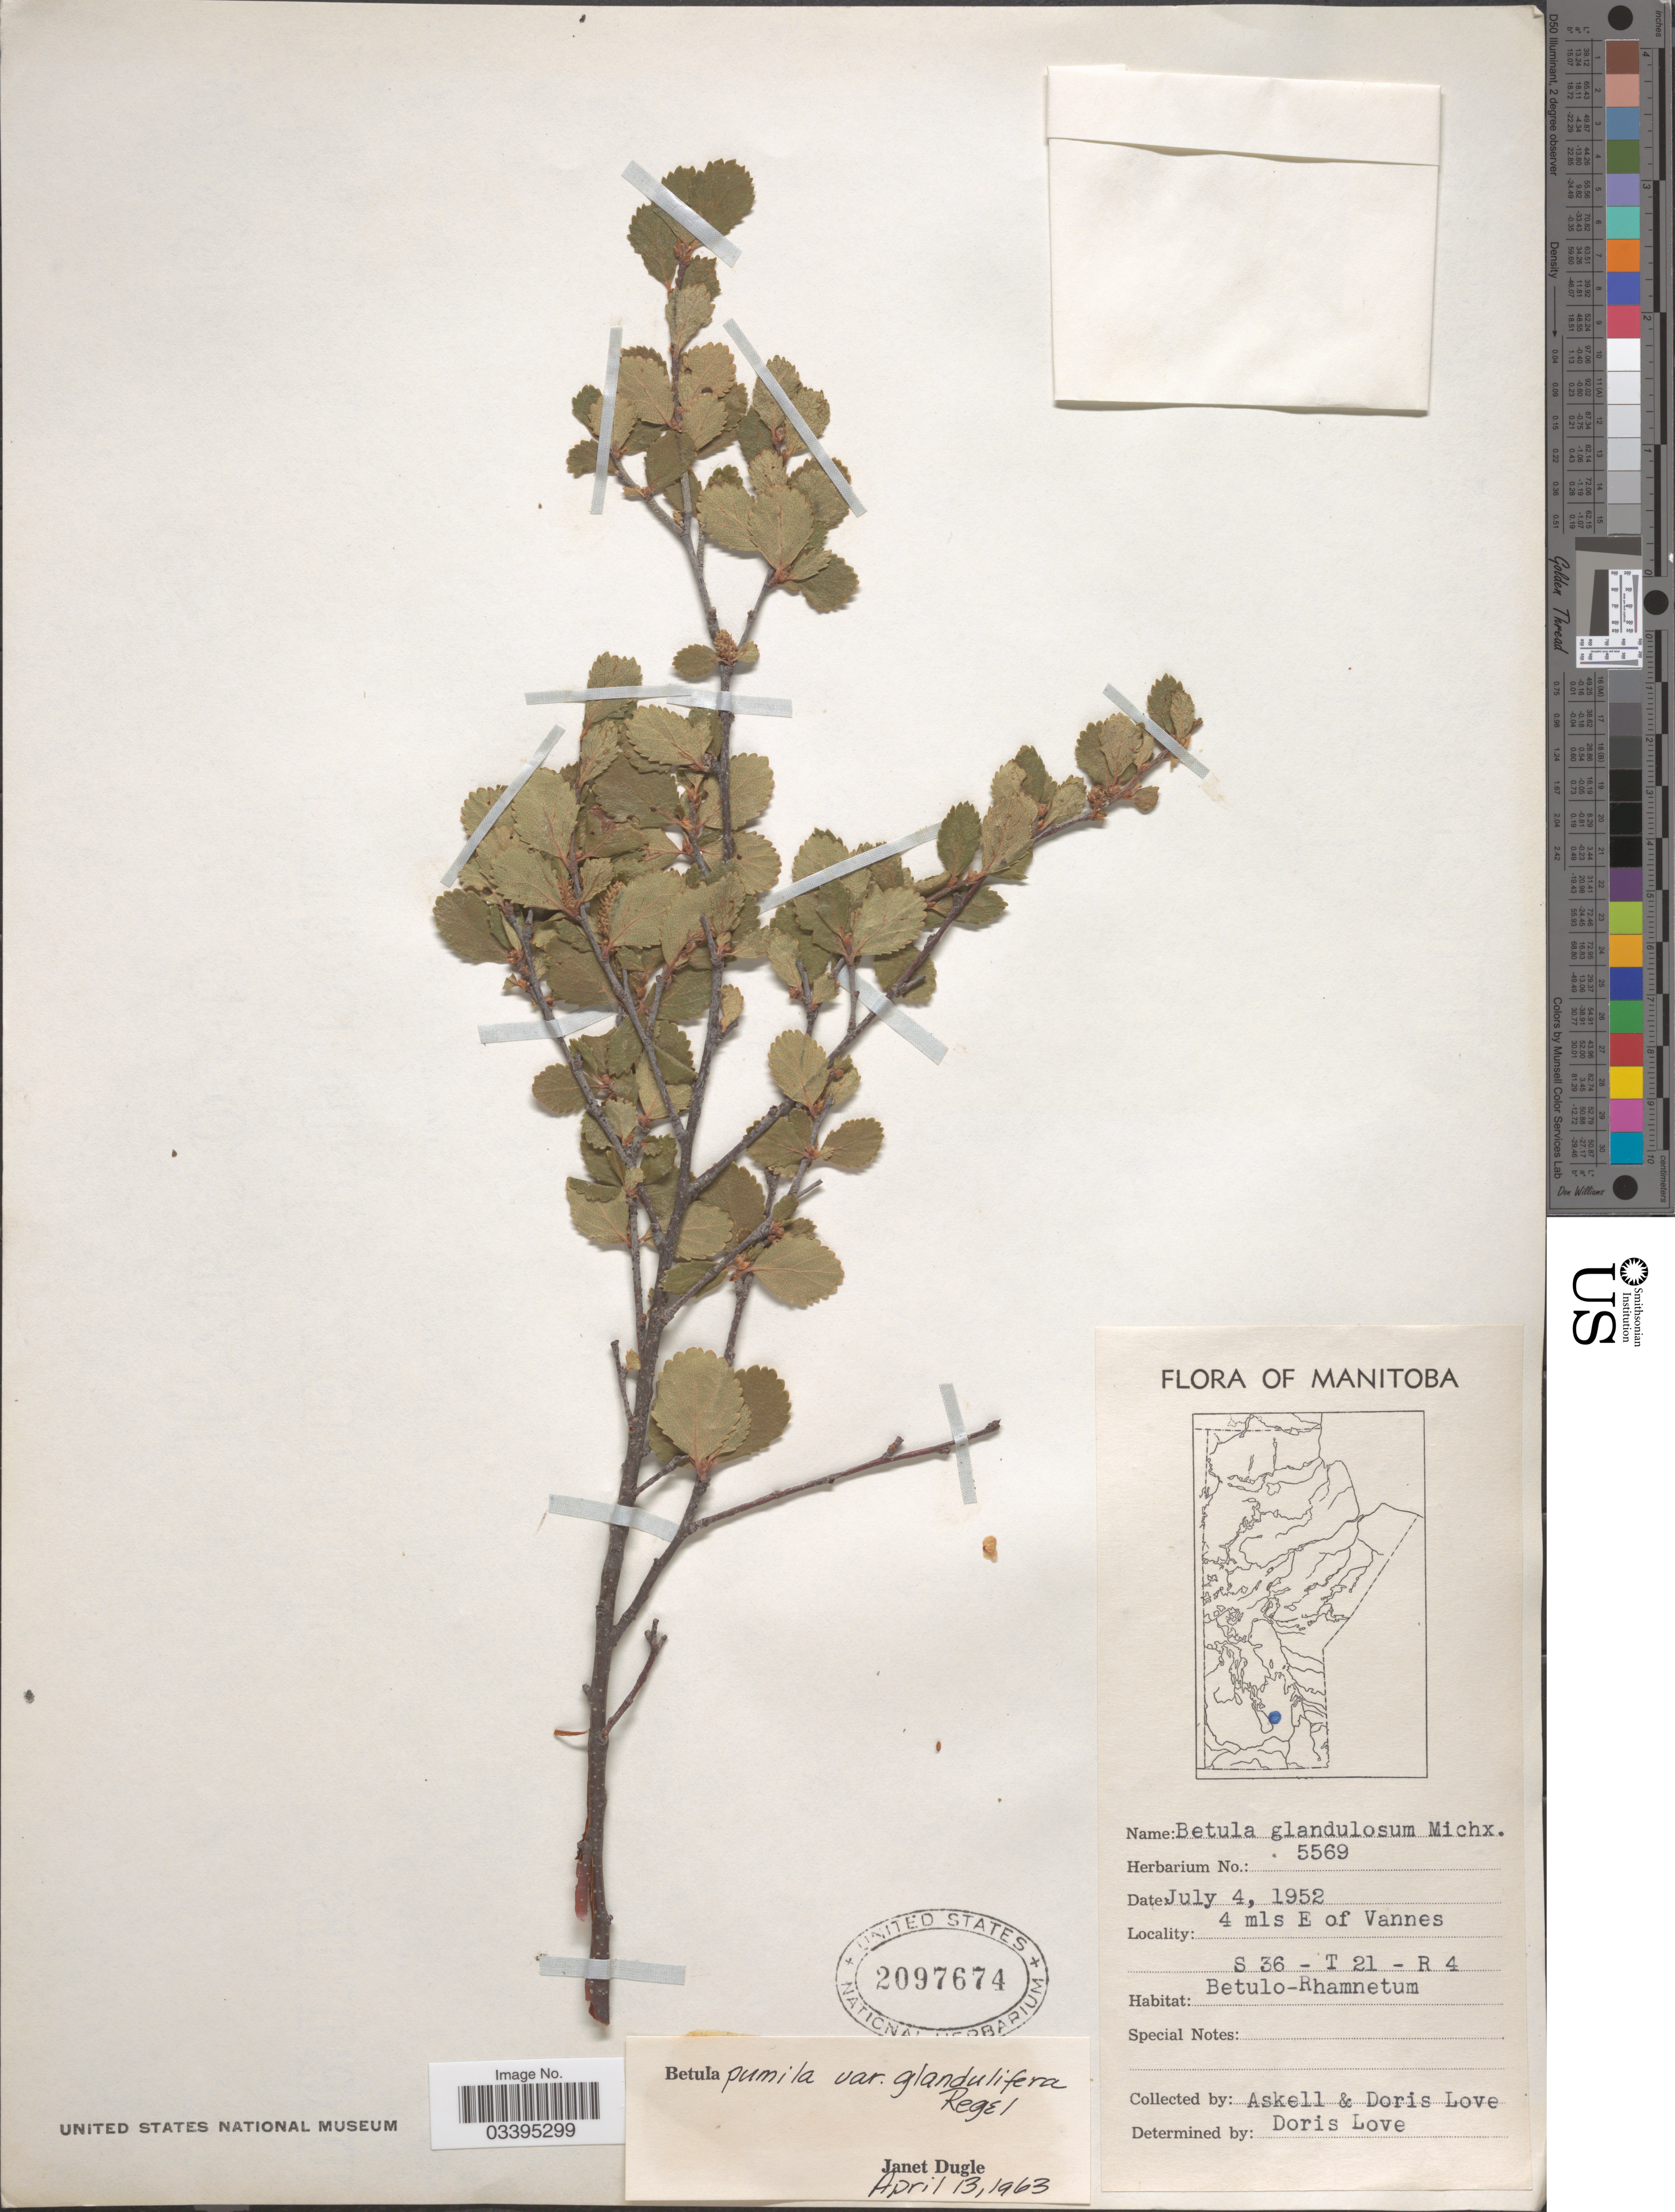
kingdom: Plantae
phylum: Tracheophyta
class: Magnoliopsida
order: Fagales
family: Betulaceae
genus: Betula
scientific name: Betula glandulosa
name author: Michx.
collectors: Á. Löve & D. Löve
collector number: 5569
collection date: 1952-07-04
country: Canada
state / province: Manitoba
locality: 4 mls E of Vannes. S 36 - T 21 - R 4.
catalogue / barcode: US 2097674